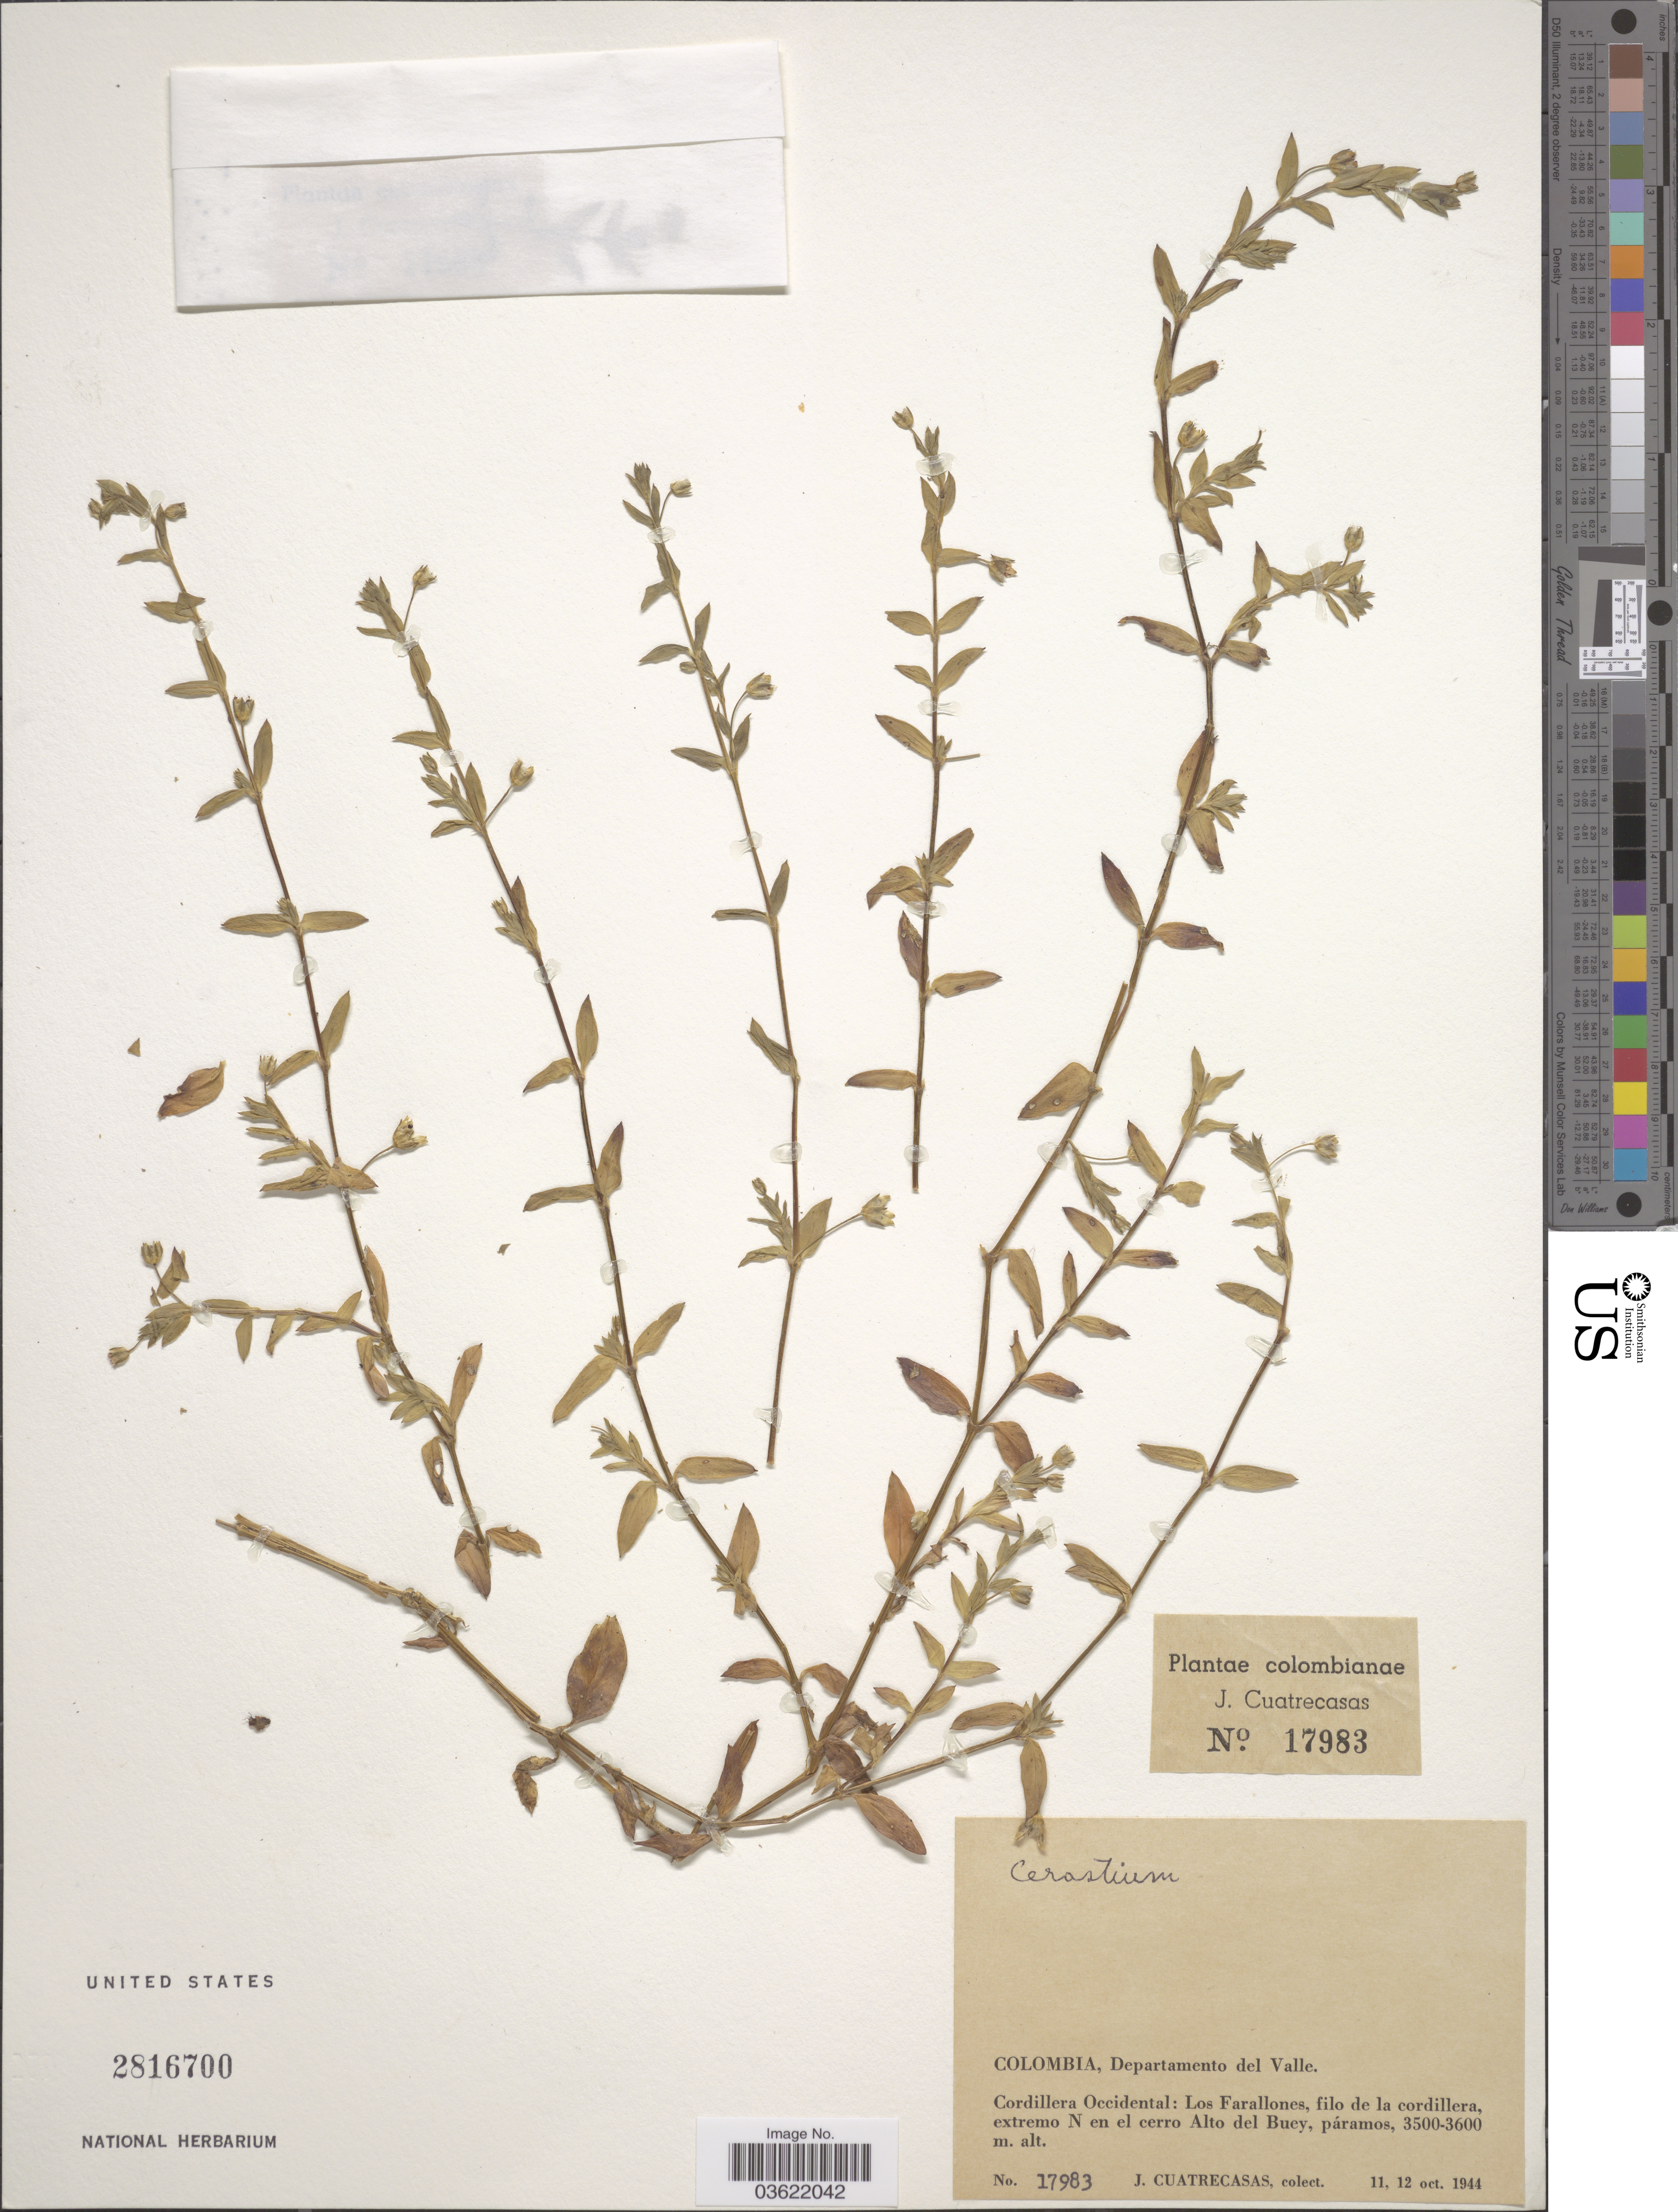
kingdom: Plantae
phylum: Tracheophyta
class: Magnoliopsida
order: Caryophyllales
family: Caryophyllaceae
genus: Arenaria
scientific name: Arenaria sp.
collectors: J. Cuatrecasas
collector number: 17983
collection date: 1944-10-11/1944-10-12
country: Colombia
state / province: Valle del Cauca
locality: Departamento del Valle. Cordillera Occidental: Los Farallones, filo de cordillera, extremo N en el cerro Alto del Buey, páramos.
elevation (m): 3500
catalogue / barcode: US 2816700